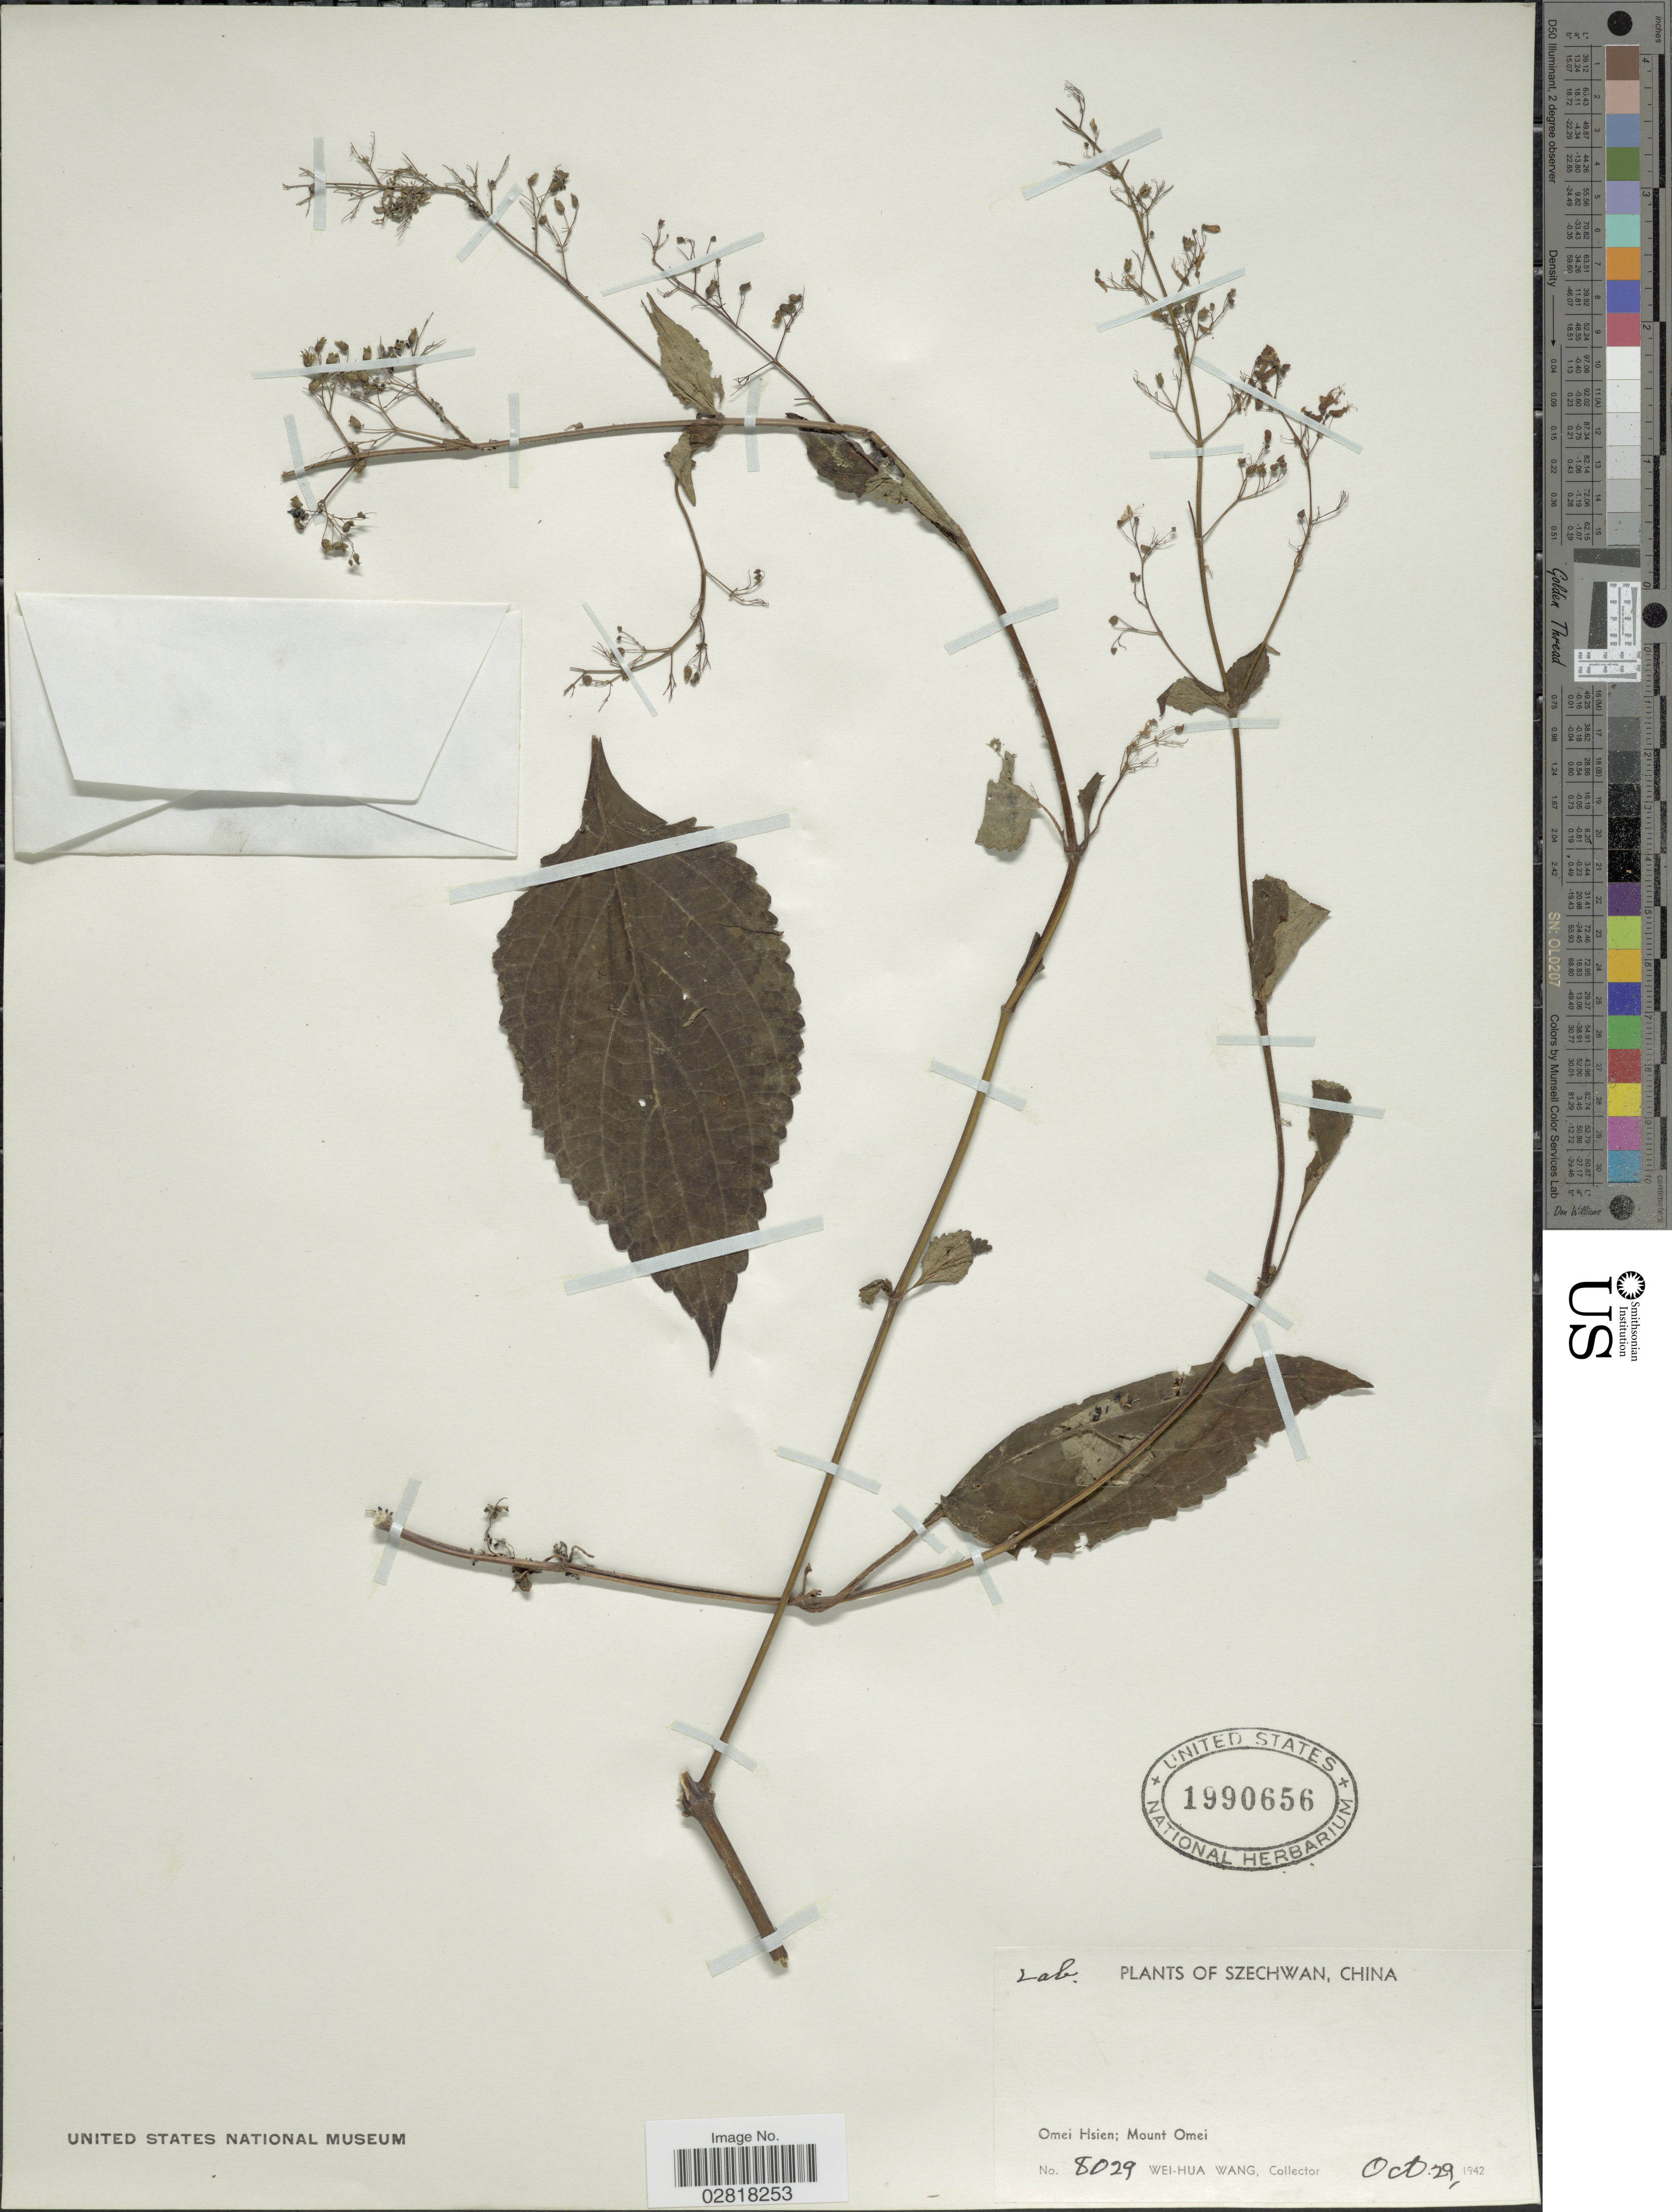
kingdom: Plantae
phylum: Tracheophyta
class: Magnoliopsida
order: Lamiales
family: Lamiaceae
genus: Plectranthus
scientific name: Plectranthus striatus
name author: Benth.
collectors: W. Wang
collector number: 8029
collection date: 1942-10-29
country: China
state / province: Sichuan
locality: Szechwan, Omei Hsien; Mount Omei.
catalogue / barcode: US 1990656